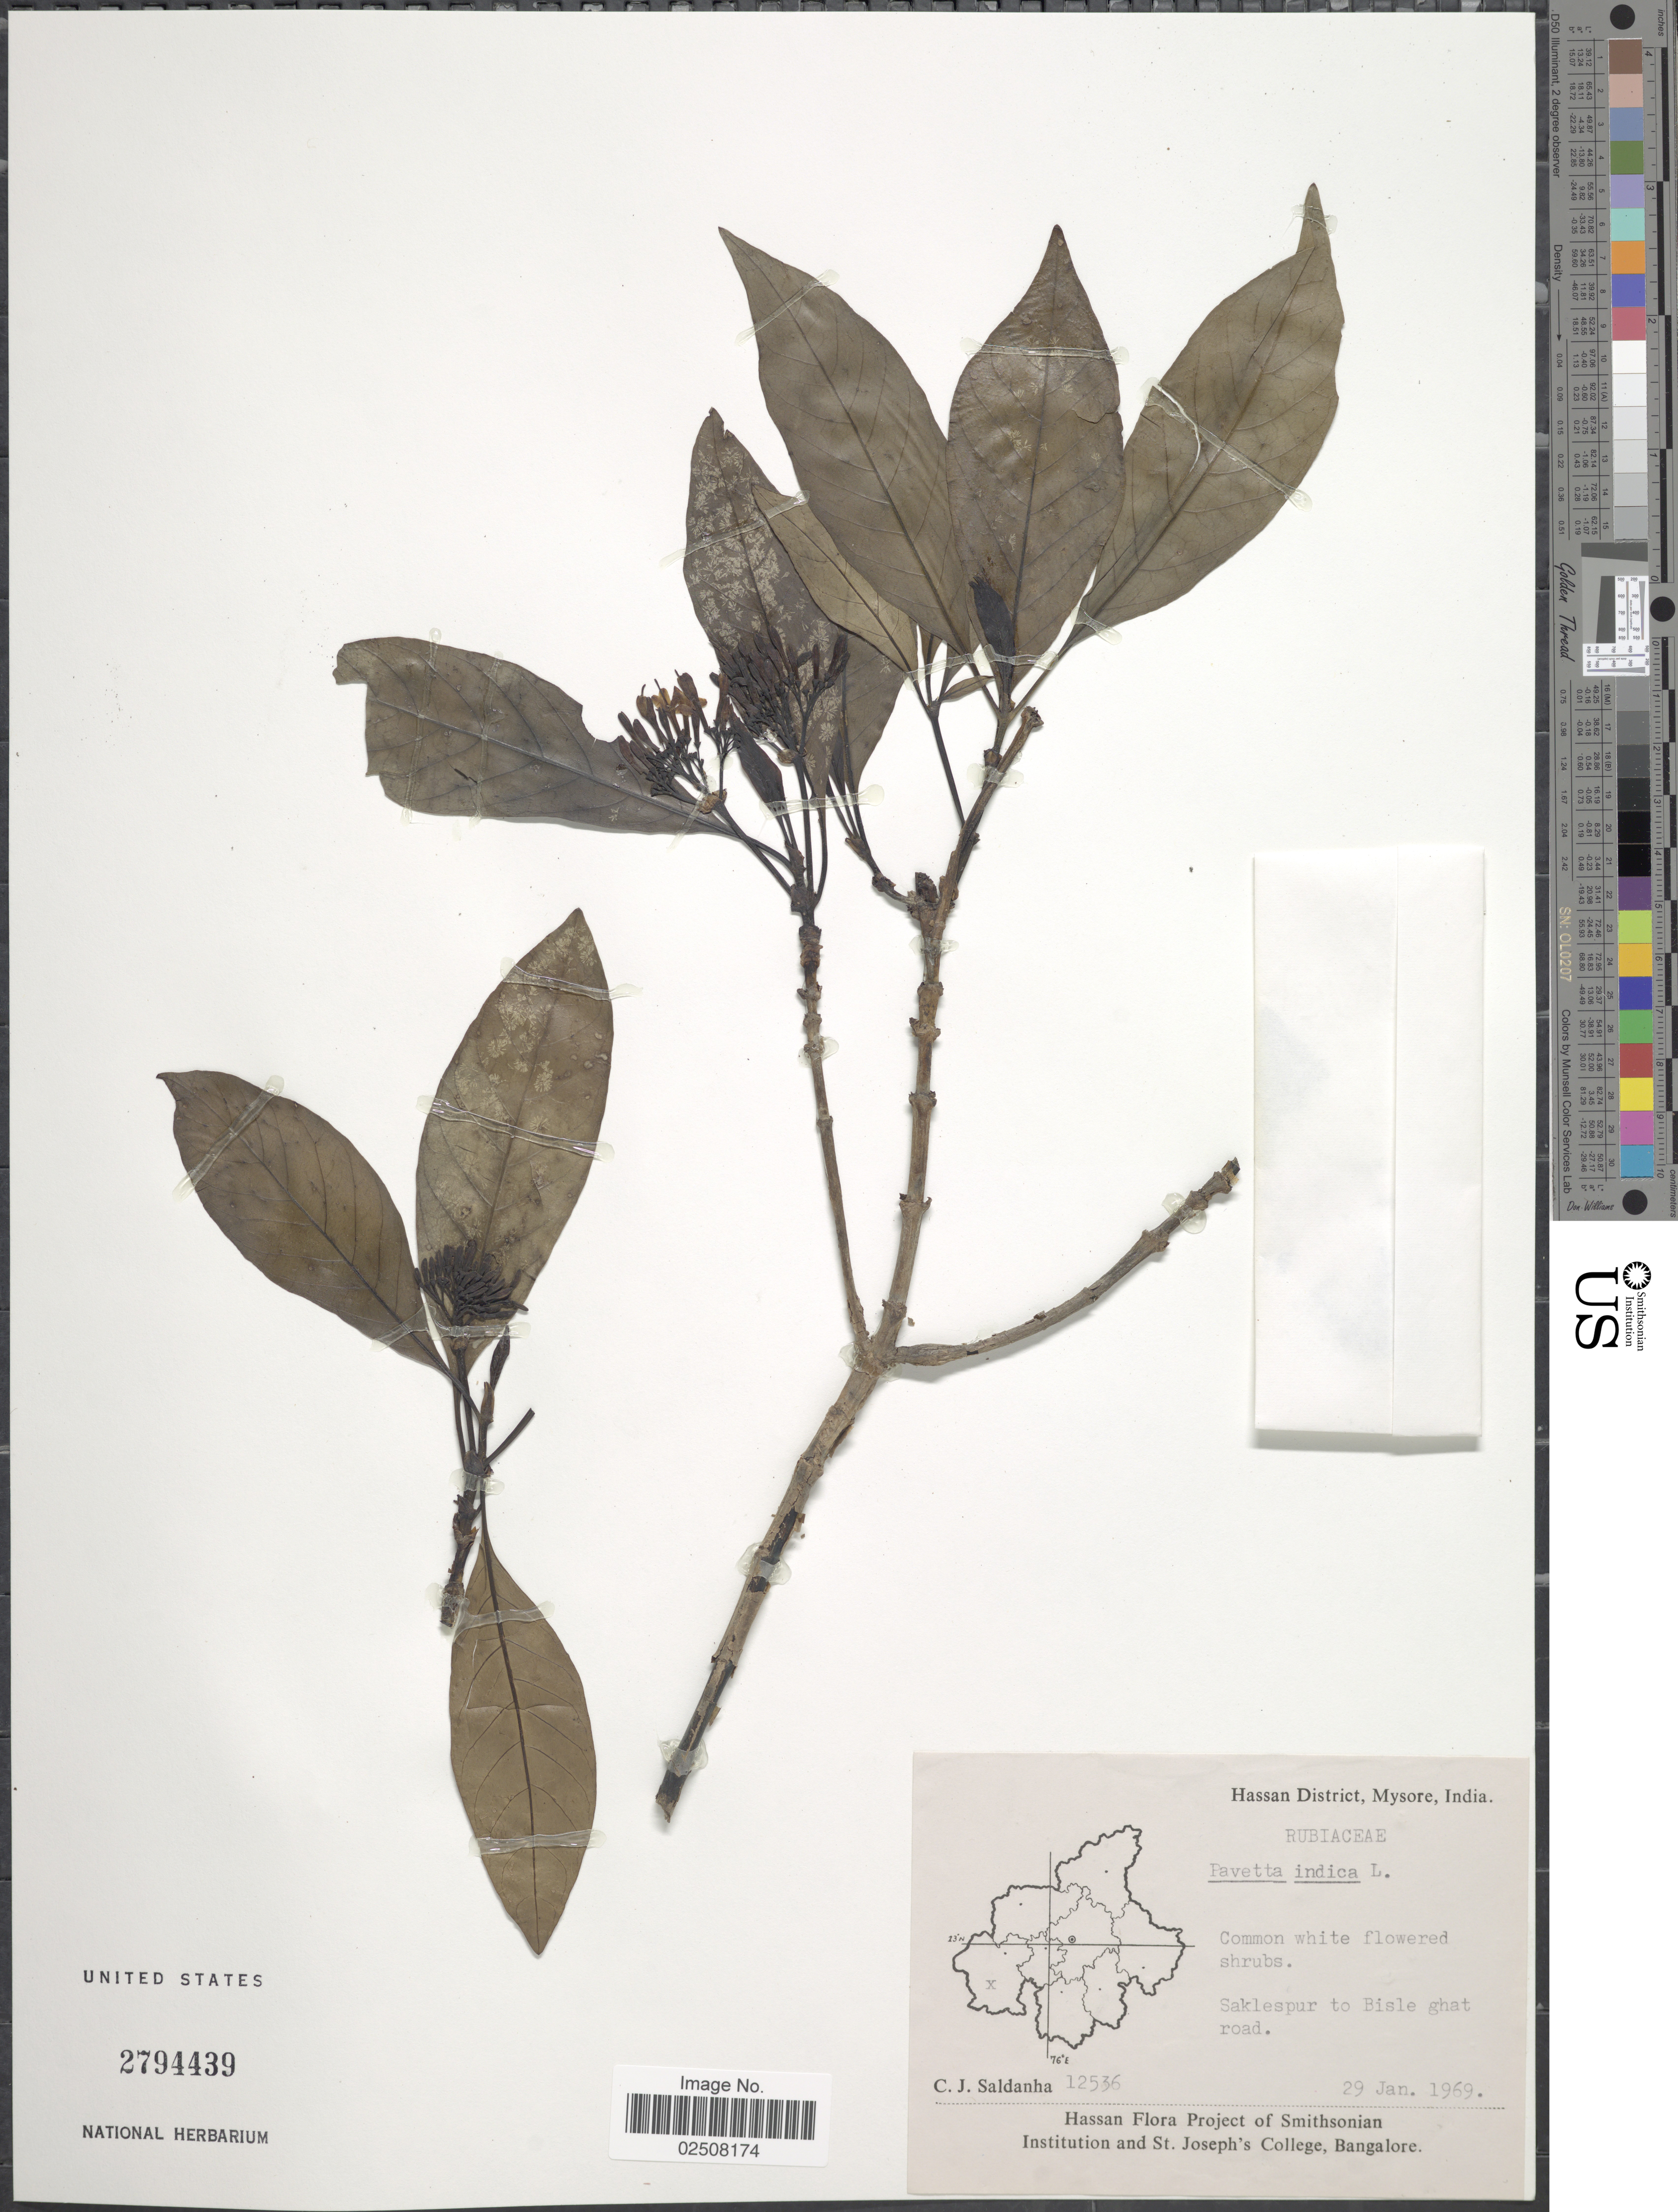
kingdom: Plantae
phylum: Tracheophyta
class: Magnoliopsida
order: Gentianales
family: Rubiaceae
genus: Pavetta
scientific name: Pavetta indica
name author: L.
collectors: C. J. Saldanha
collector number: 12536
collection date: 1969-01-29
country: India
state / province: Karnataka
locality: Hassan District, Mysore, Saklespur to Bisle ghat road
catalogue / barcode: US 2794439